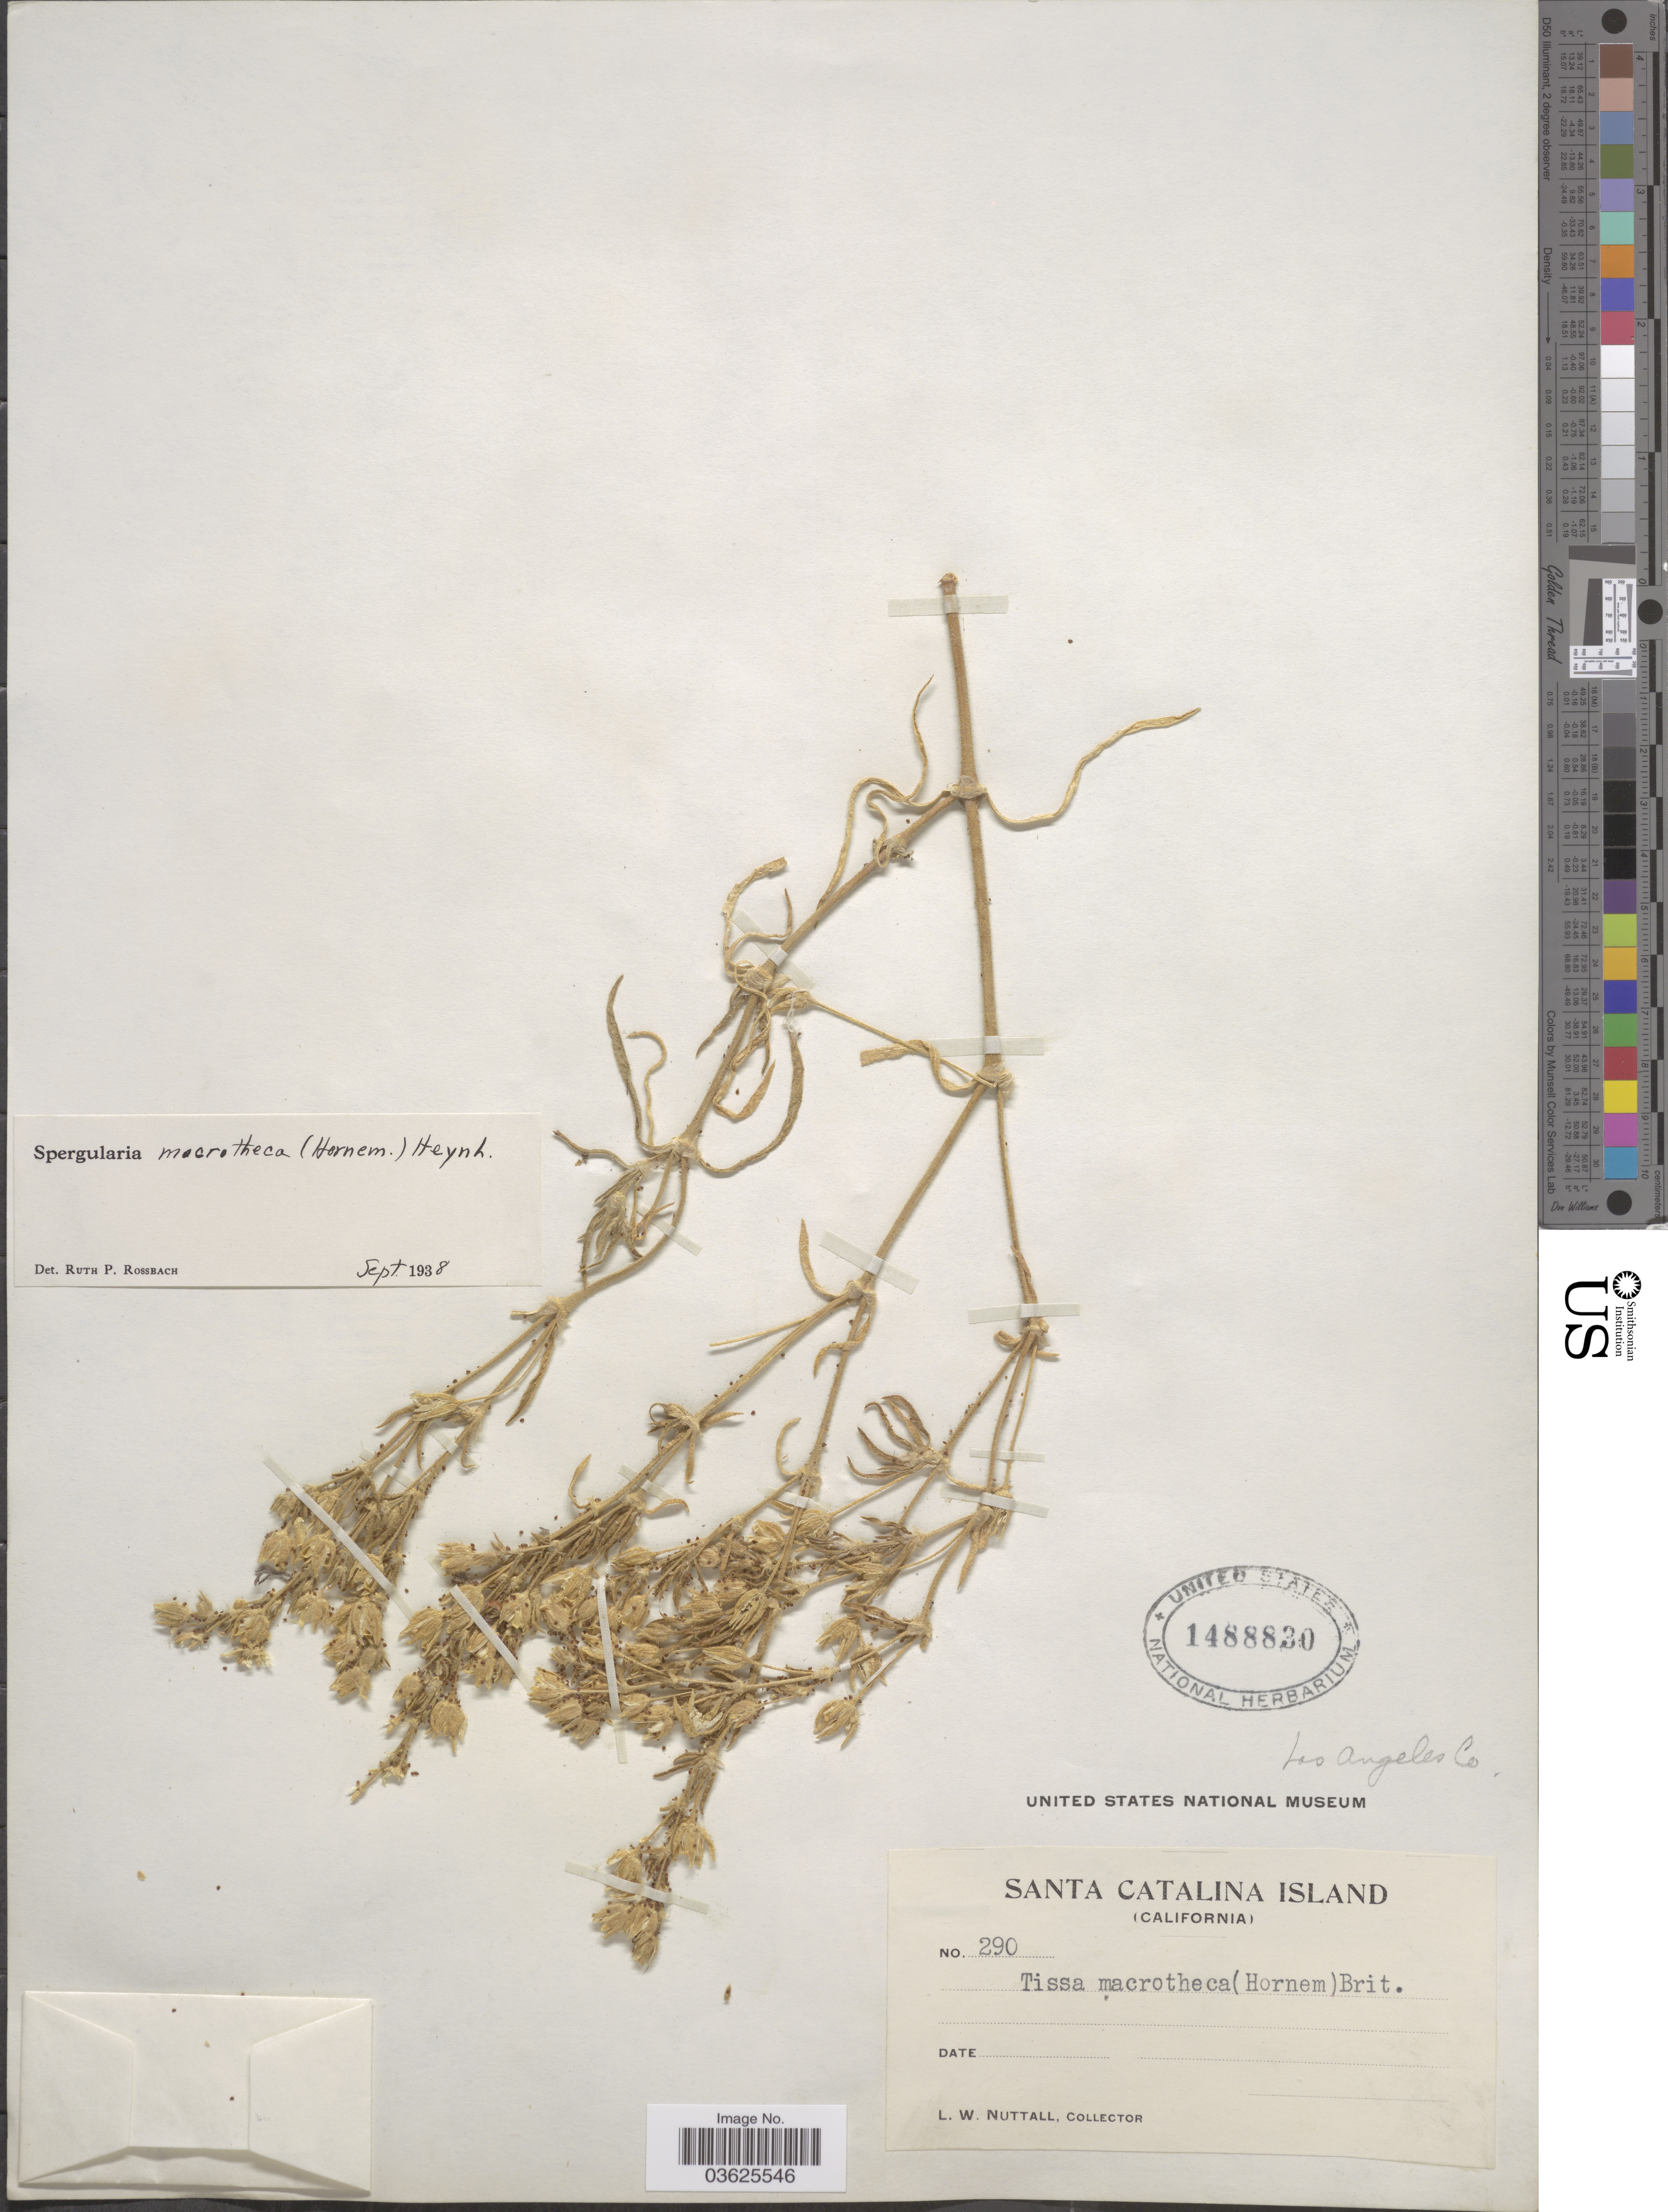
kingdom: Plantae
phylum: Tracheophyta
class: Magnoliopsida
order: Caryophyllales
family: Caryophyllaceae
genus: Spergularia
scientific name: Spergularia macrotheca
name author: (Hornem.) Heynh.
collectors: L. W. Nuttall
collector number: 290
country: United States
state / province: California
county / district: Los Angeles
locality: Los Angeles co. Santa Catalina Island.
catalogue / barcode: US 1488830